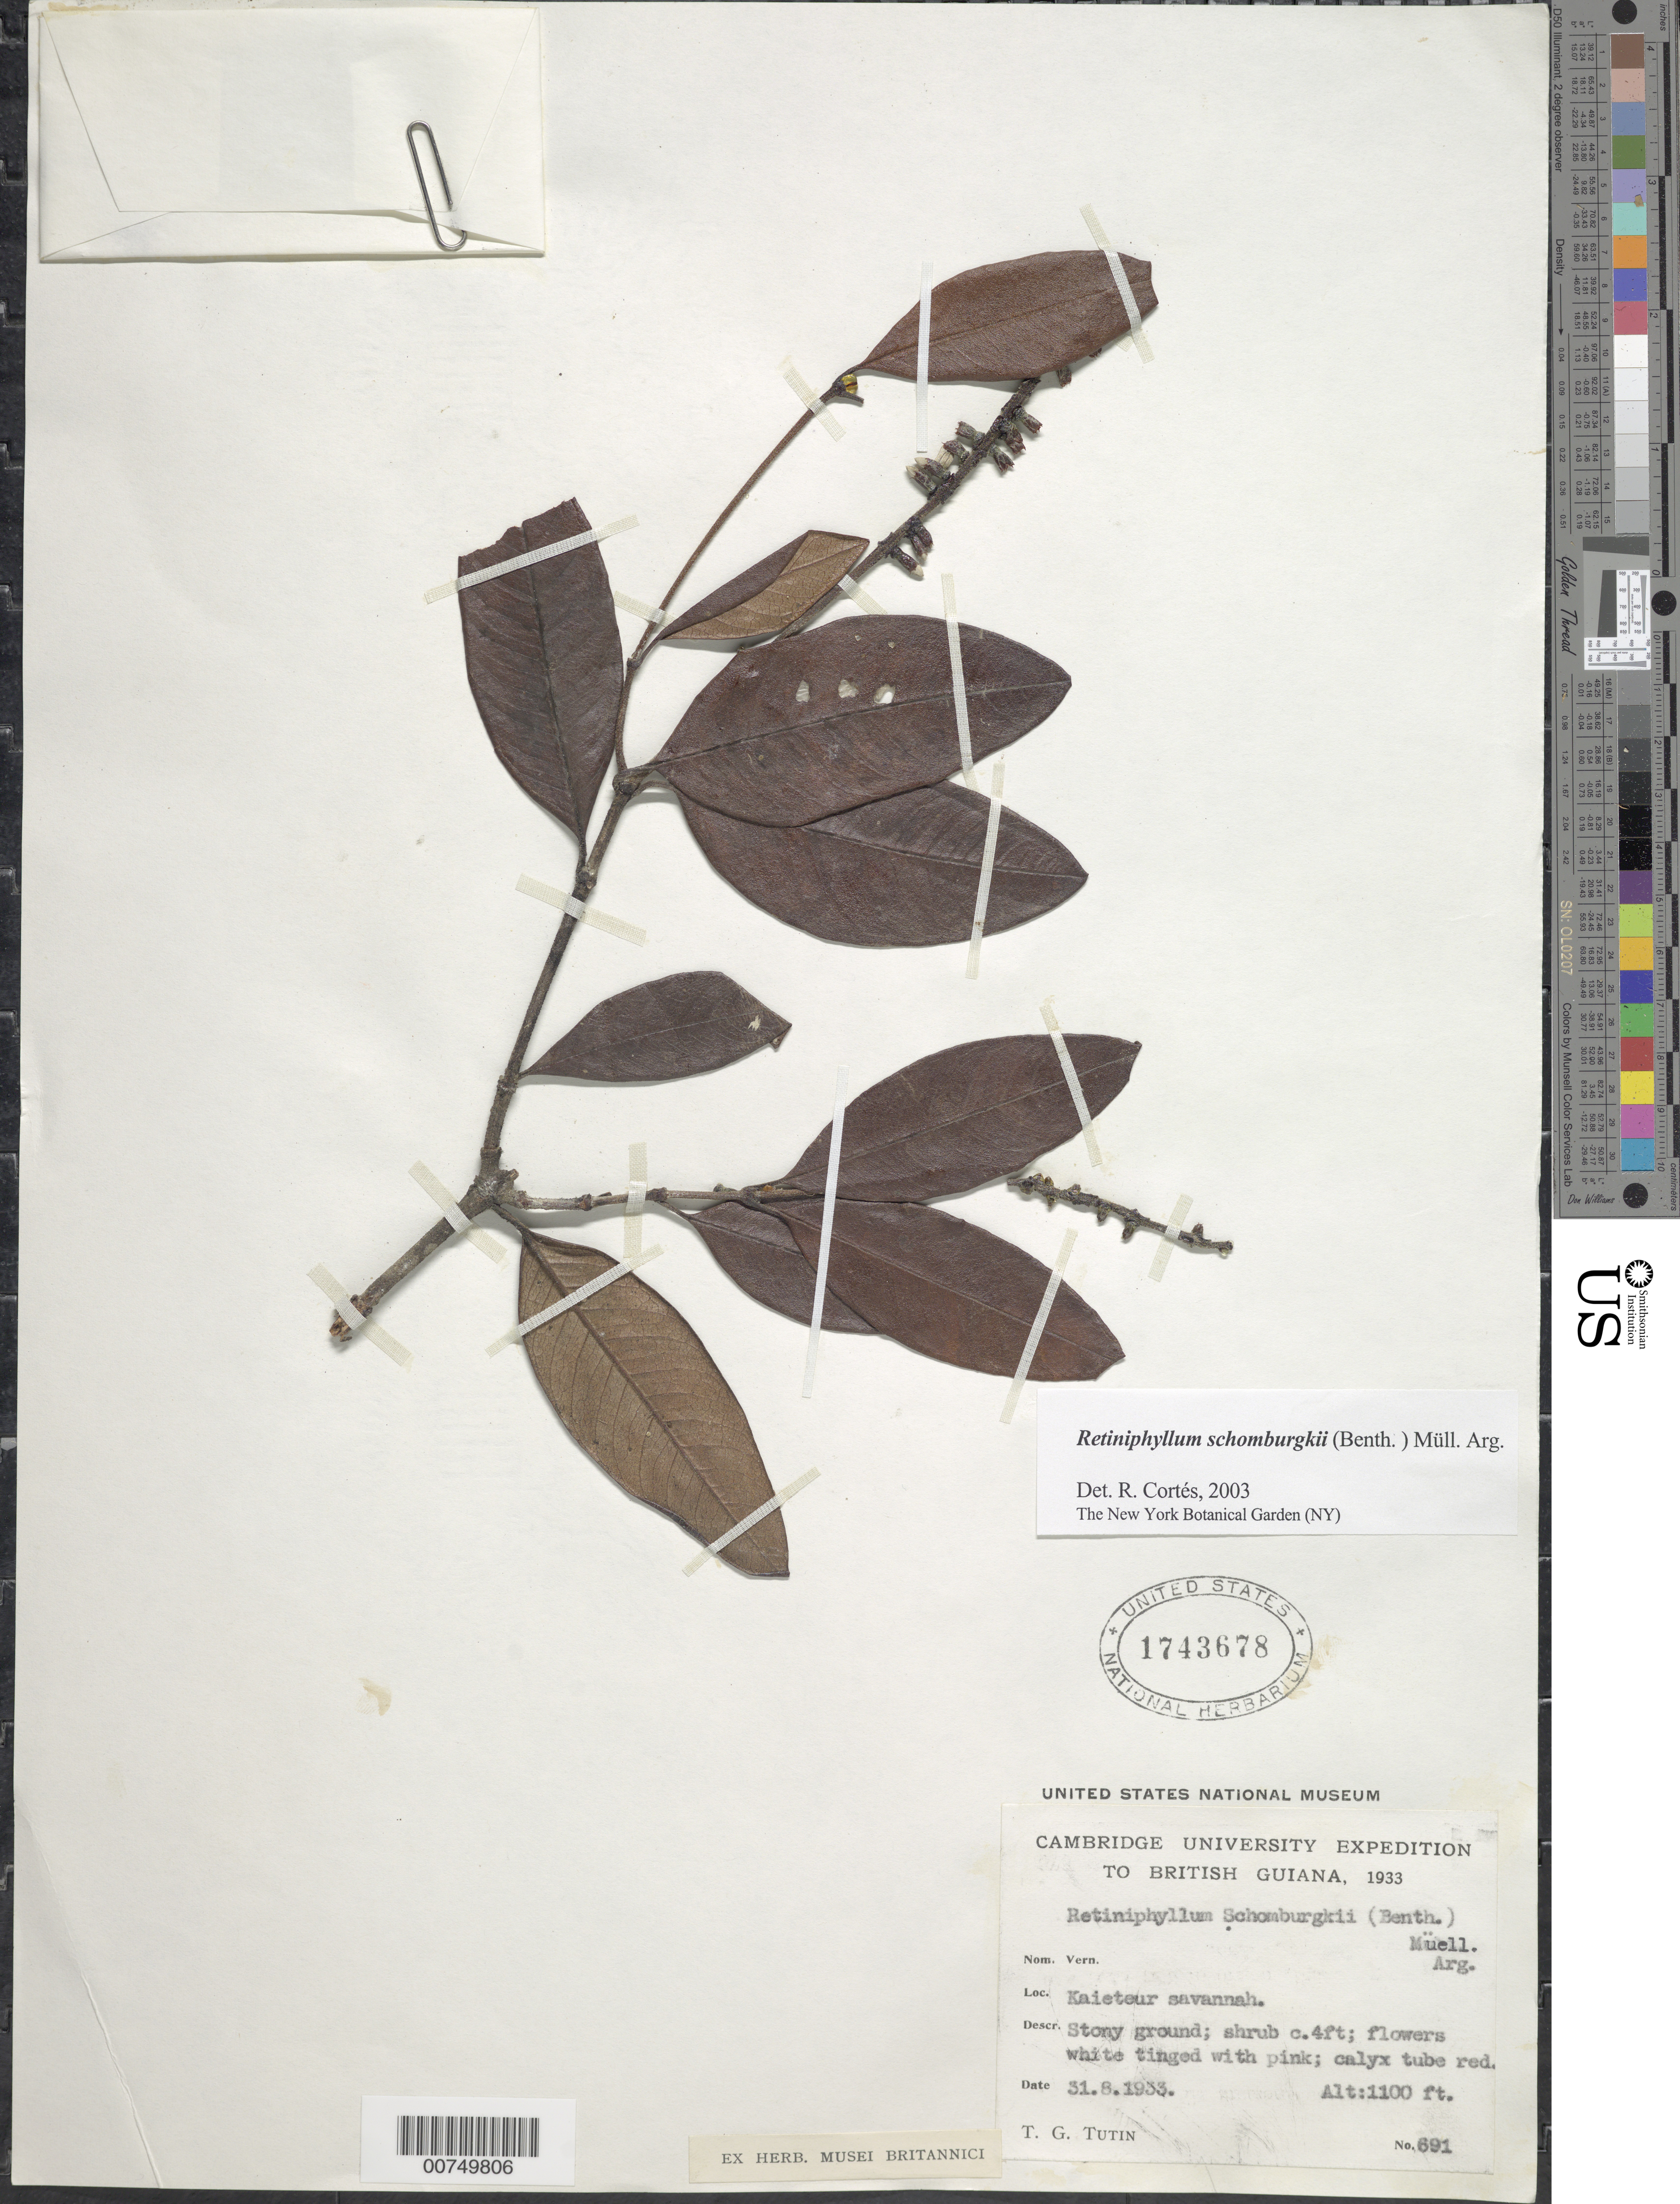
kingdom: Plantae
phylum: Tracheophyta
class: Magnoliopsida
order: Gentianales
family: Rubiaceae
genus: Retiniphyllum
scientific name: Retiniphyllum schomburgkii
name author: (Benth.) Müll. Arg.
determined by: Cortes R., G.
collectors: T. G. Tutin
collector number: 691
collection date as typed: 31-Aug-33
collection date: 1933-08-31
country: Guyana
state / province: Potaro-Siparuni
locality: Kaieteur Savanna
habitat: Stony ground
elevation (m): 335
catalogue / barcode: US 1743678